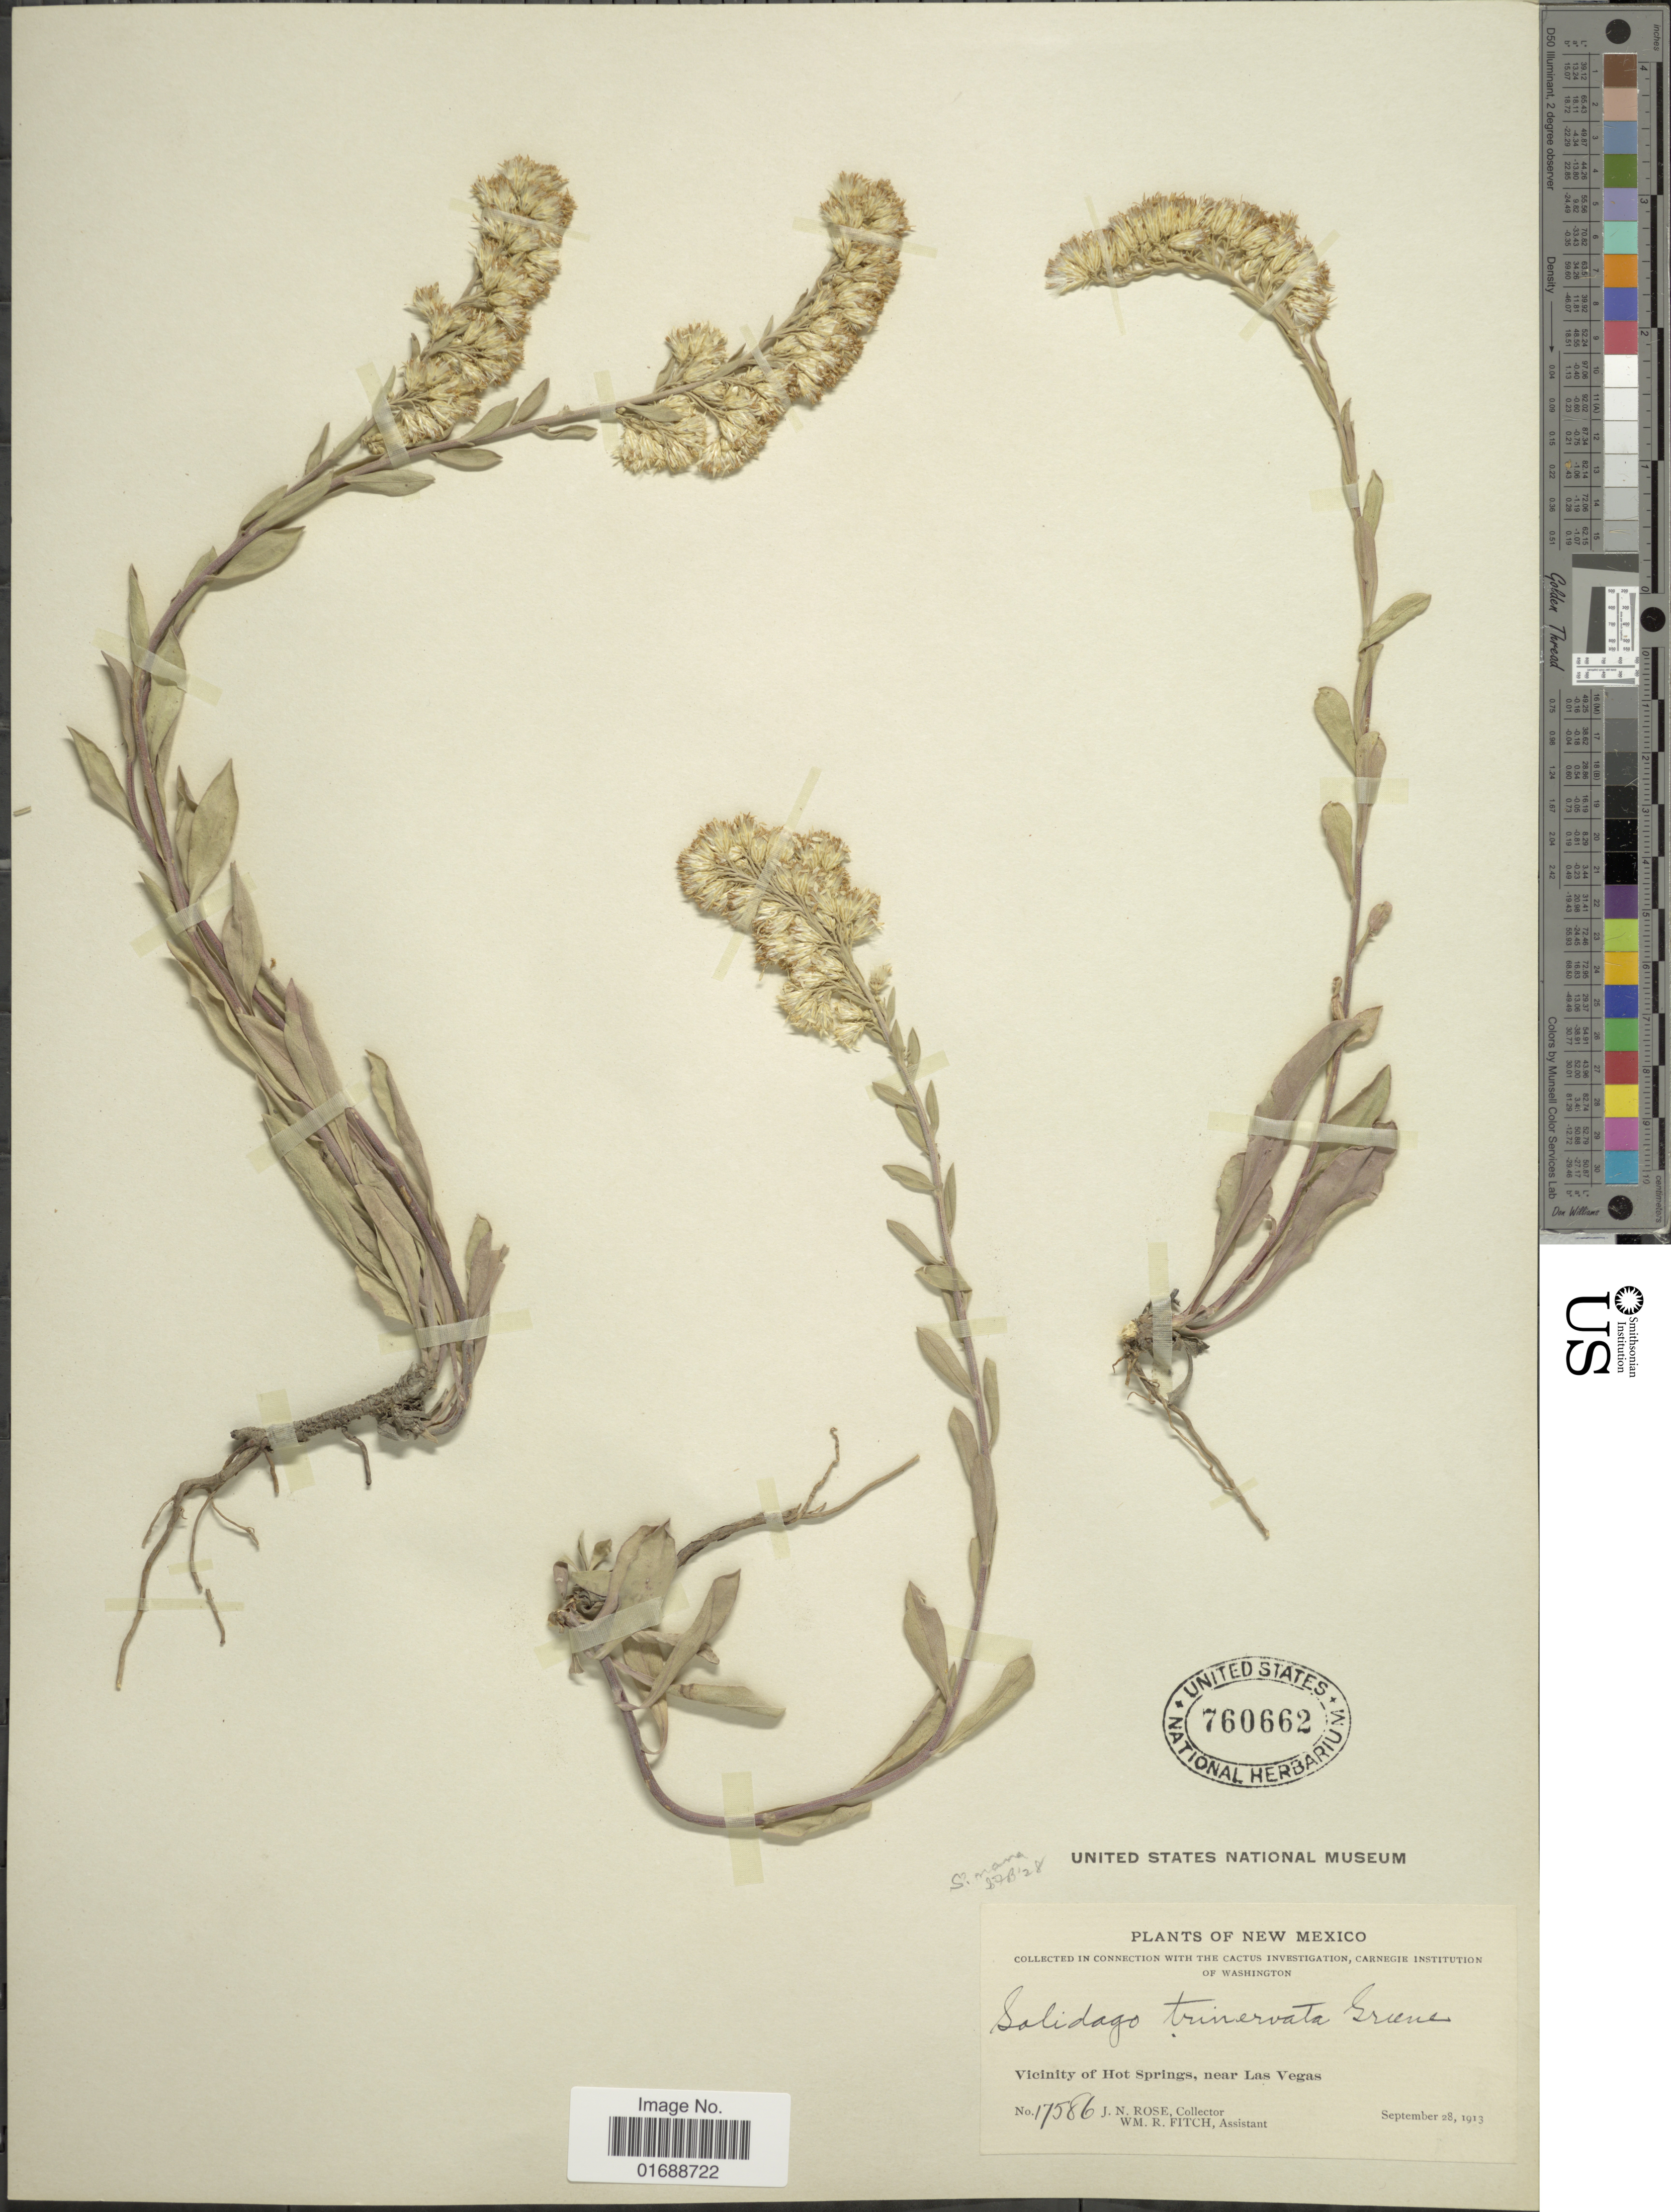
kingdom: Plantae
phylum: Tracheophyta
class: Magnoliopsida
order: Asterales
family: Asteraceae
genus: Solidago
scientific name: Solidago nana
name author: Nutt.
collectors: J. N. Rose & W. R. Fitch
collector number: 17586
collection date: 1913-09-28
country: United States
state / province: New Mexico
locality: Vicinity of Hot Springs, near Las Vegas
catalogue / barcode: US 760662